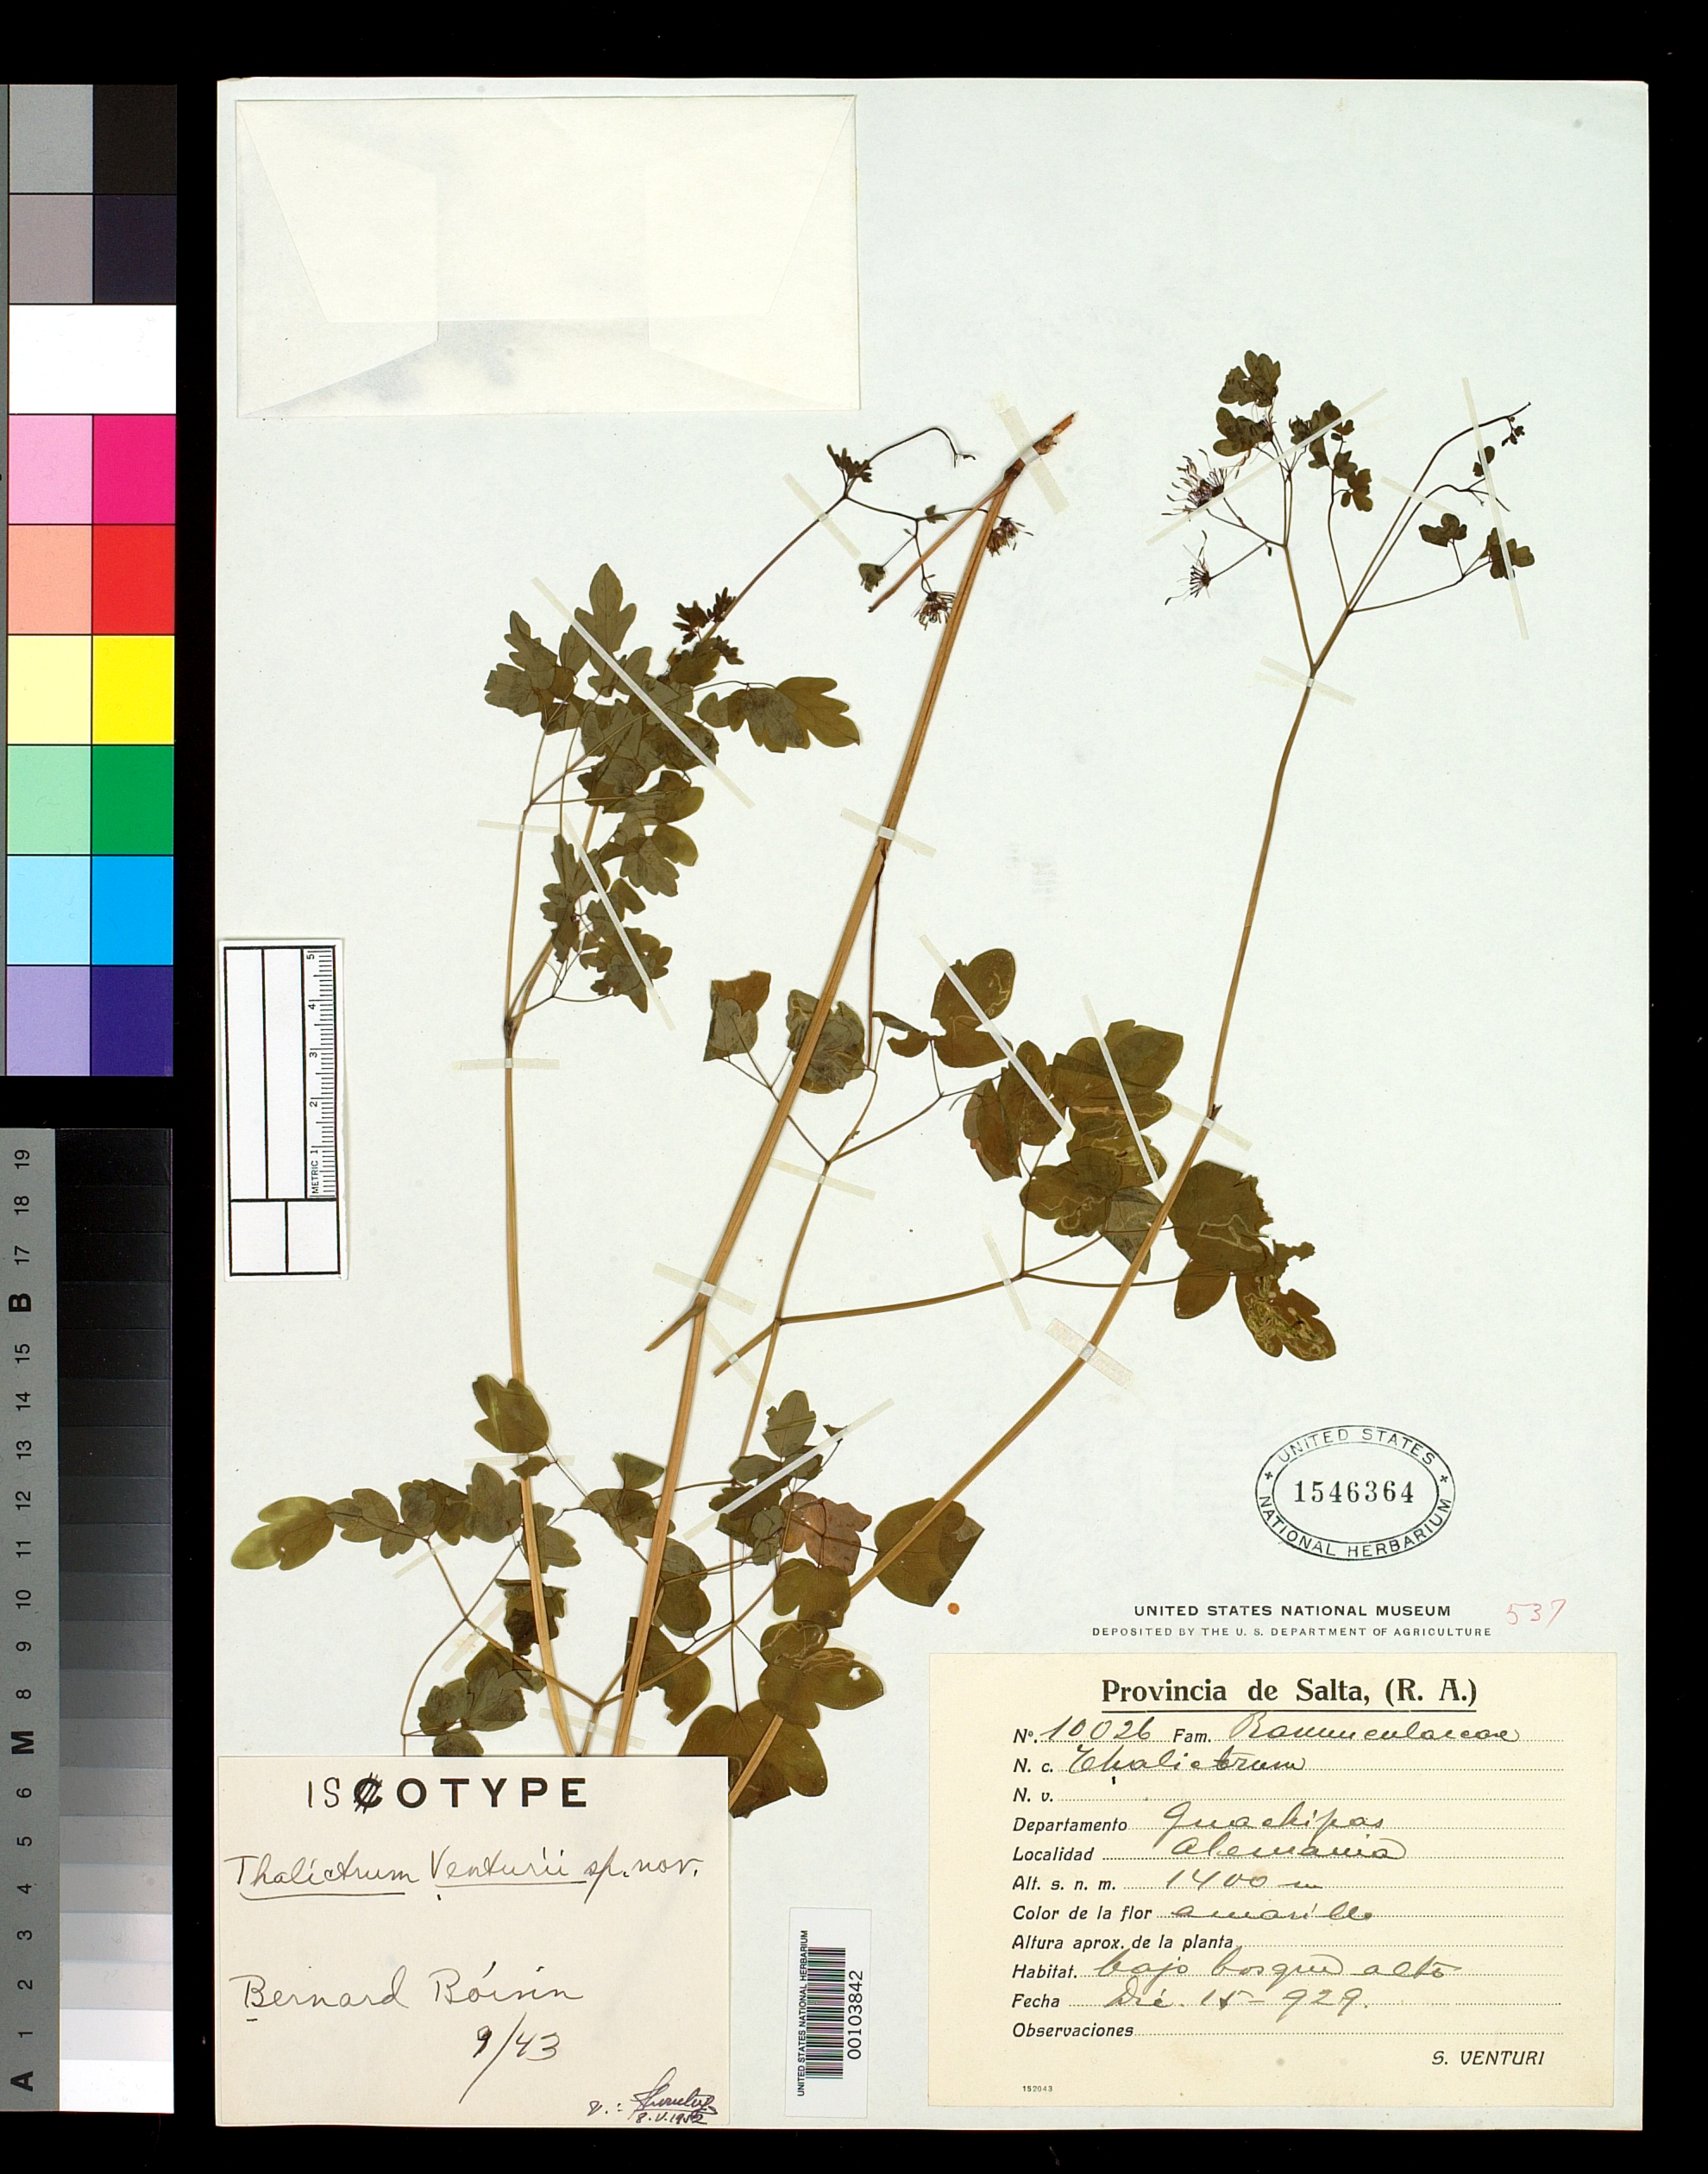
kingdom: Plantae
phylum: Tracheophyta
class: Magnoliopsida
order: Ranunculales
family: Ranunculaceae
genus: Thalictrum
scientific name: Thalictrum venturii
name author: B. Boivin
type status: Isotype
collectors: S. Venturi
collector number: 10026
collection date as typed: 15 Dec 1929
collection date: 1929-12-15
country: Argentina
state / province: Salta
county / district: Guachipas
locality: Alemania.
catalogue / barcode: US 1546364